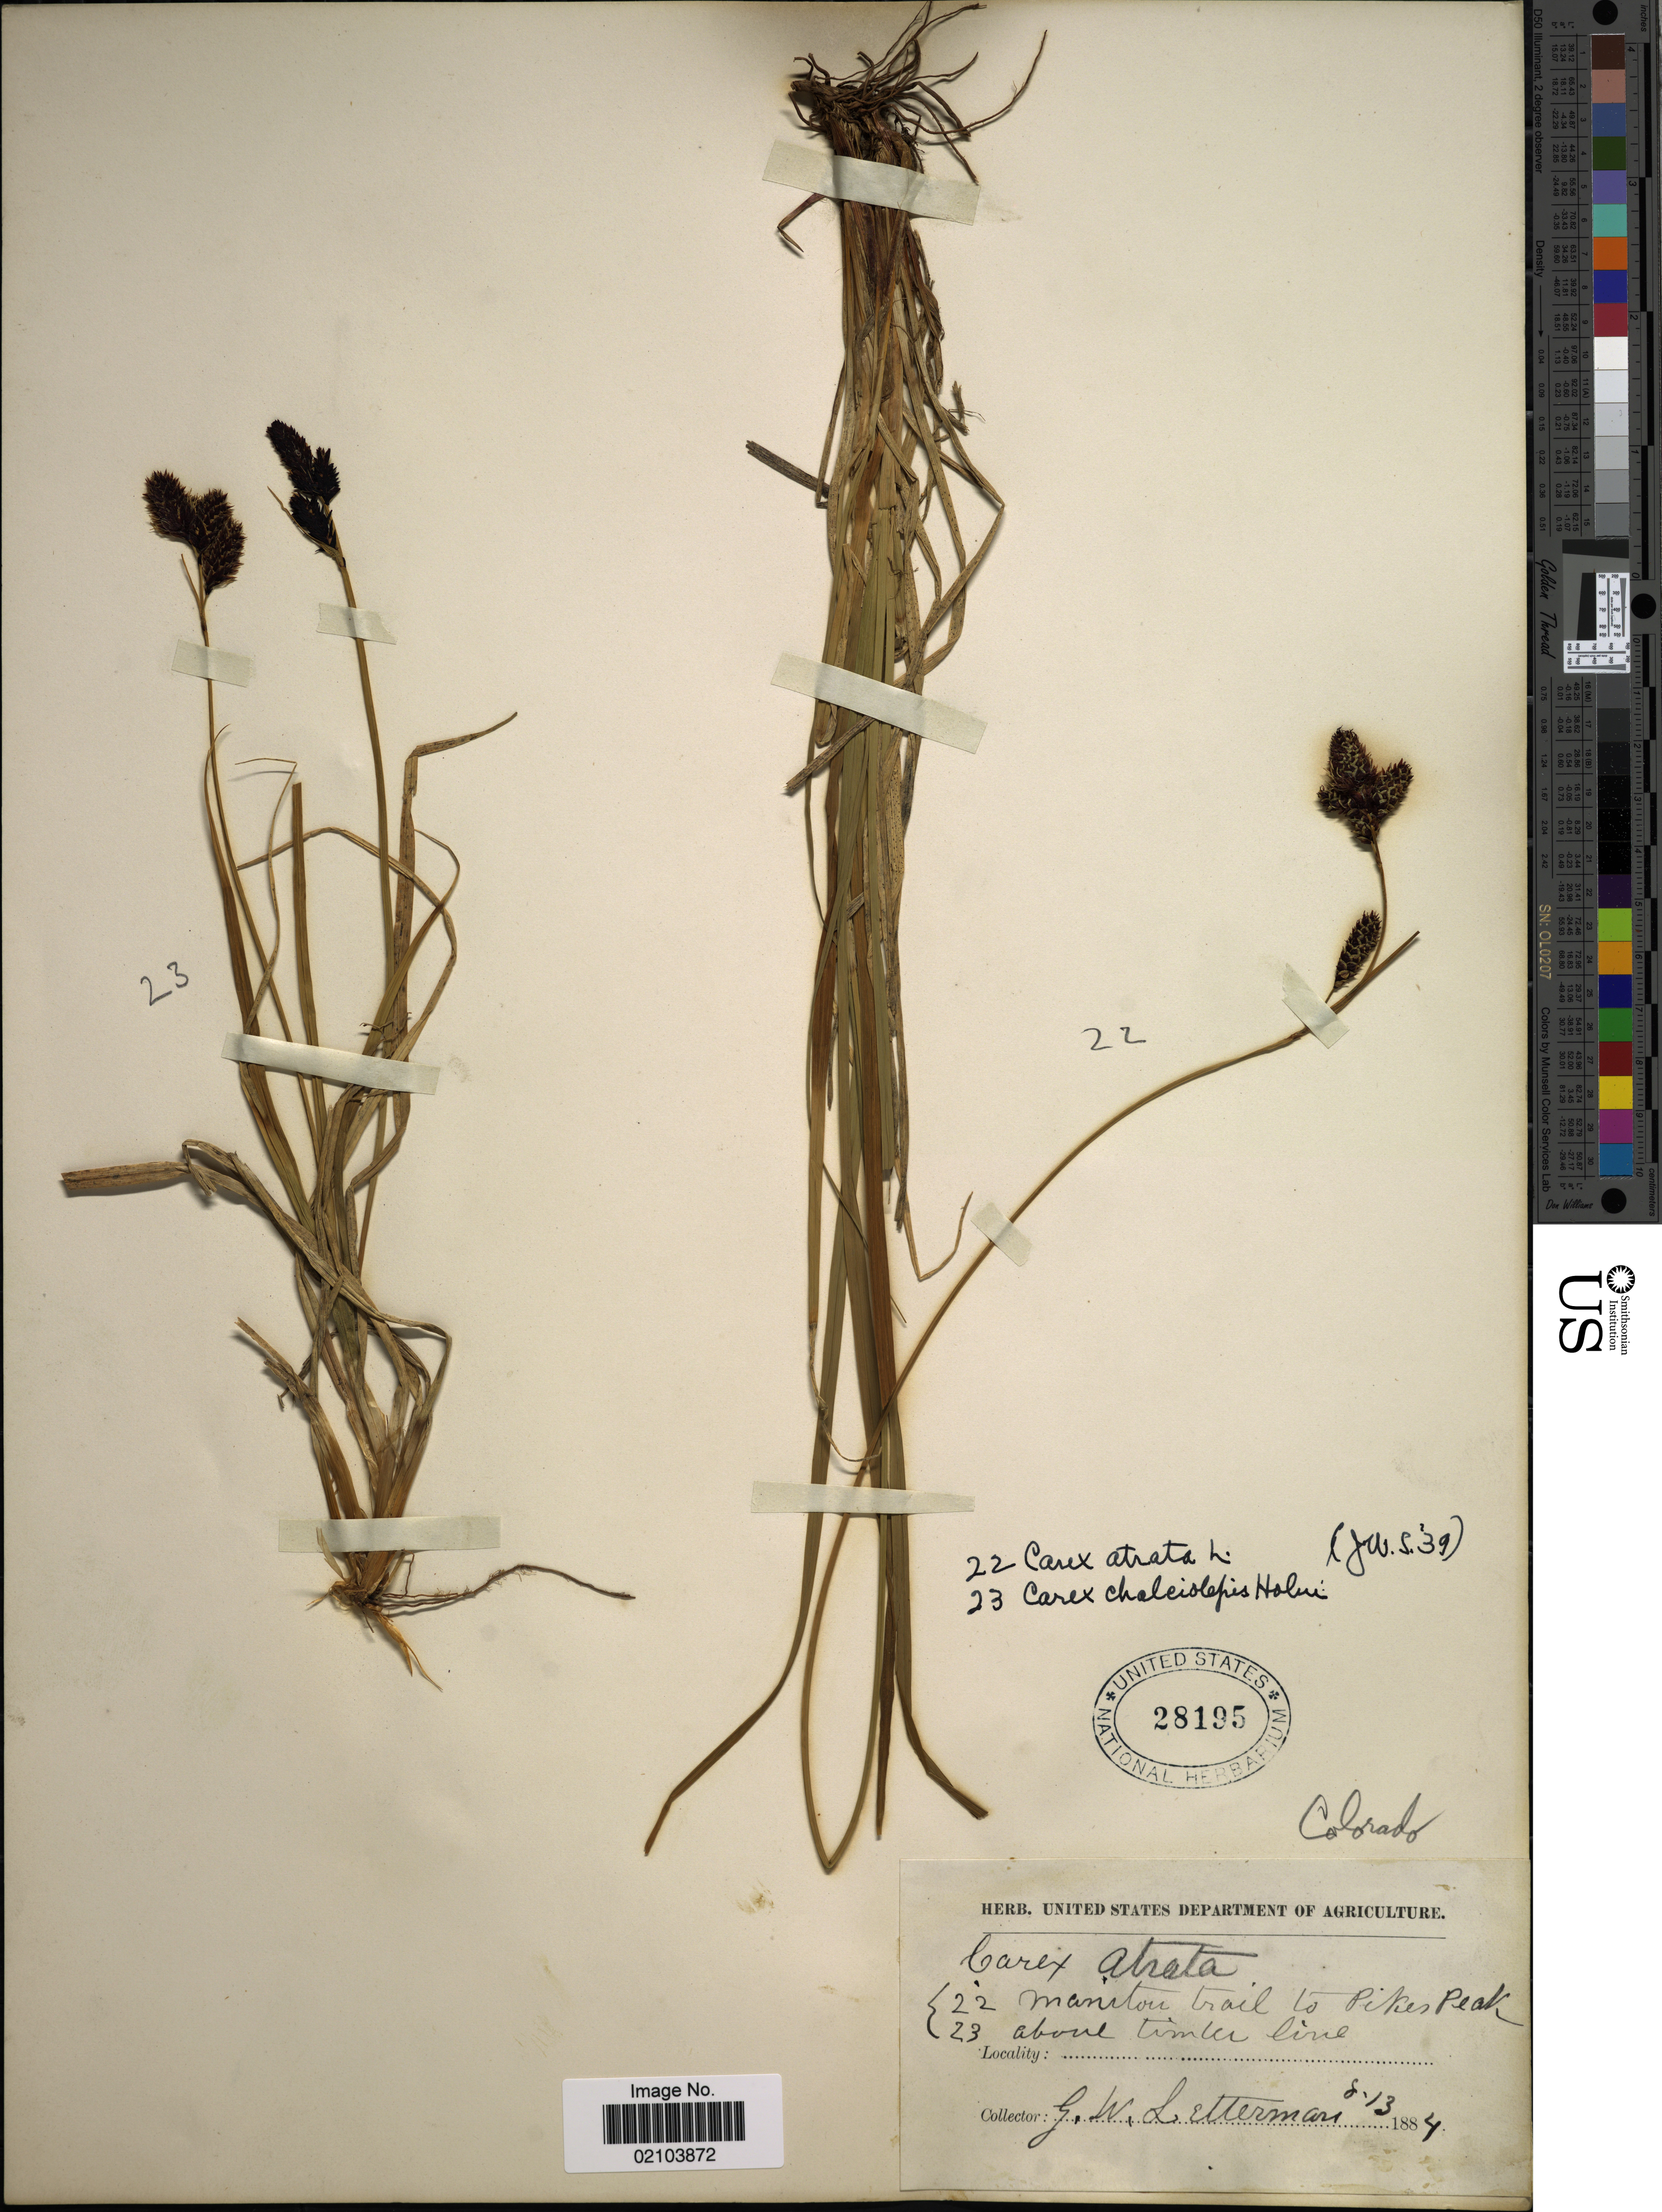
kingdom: Plantae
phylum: Tracheophyta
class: Liliopsida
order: Poales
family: Cyperaceae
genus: Carex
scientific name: Carex atrata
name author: L.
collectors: G. W. Letterman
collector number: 22/23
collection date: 1884-08-13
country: United States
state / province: Colorado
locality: Manitou trail to Pikes Peak above timber line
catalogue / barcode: US 28195